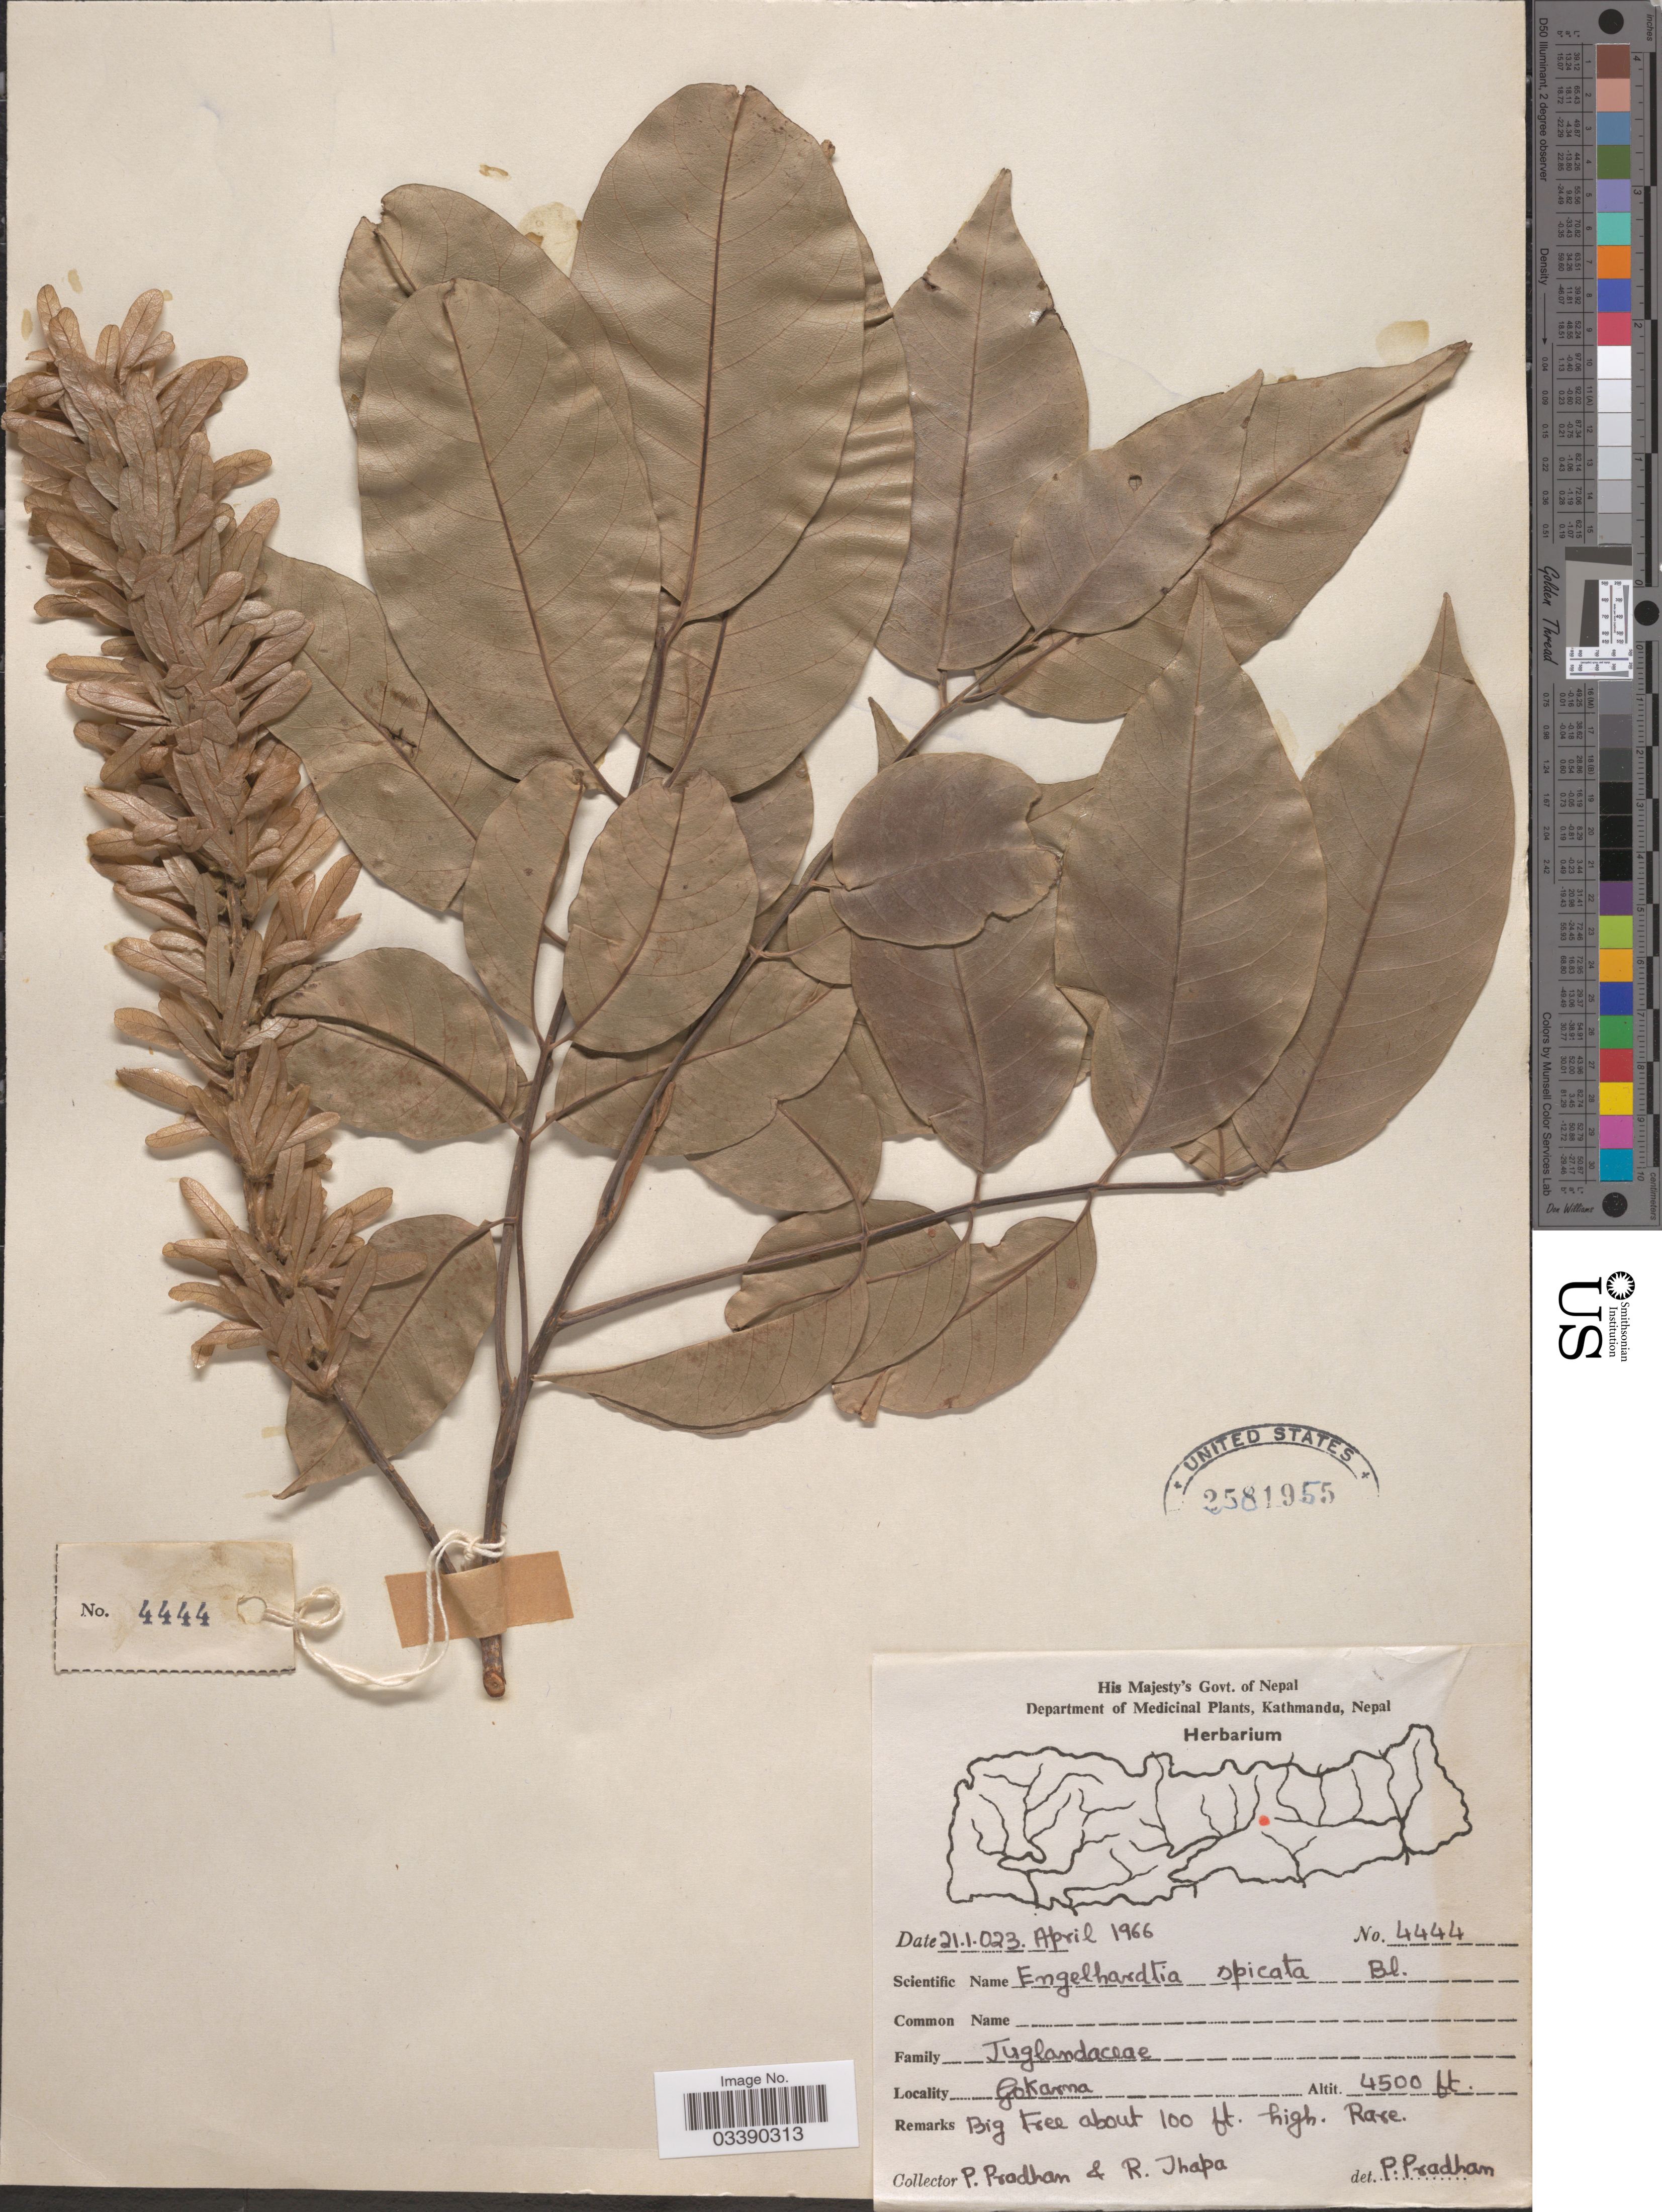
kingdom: Plantae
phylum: Tracheophyta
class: Magnoliopsida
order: Fagales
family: Juglandaceae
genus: Engelhardia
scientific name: Engelhardia spicata var. spicata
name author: Lesch. ex Blume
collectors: P. Pradhan & R. Thapa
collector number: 4444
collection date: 1966-04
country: Nepal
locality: Gokarna.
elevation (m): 1372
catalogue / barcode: US 2581955